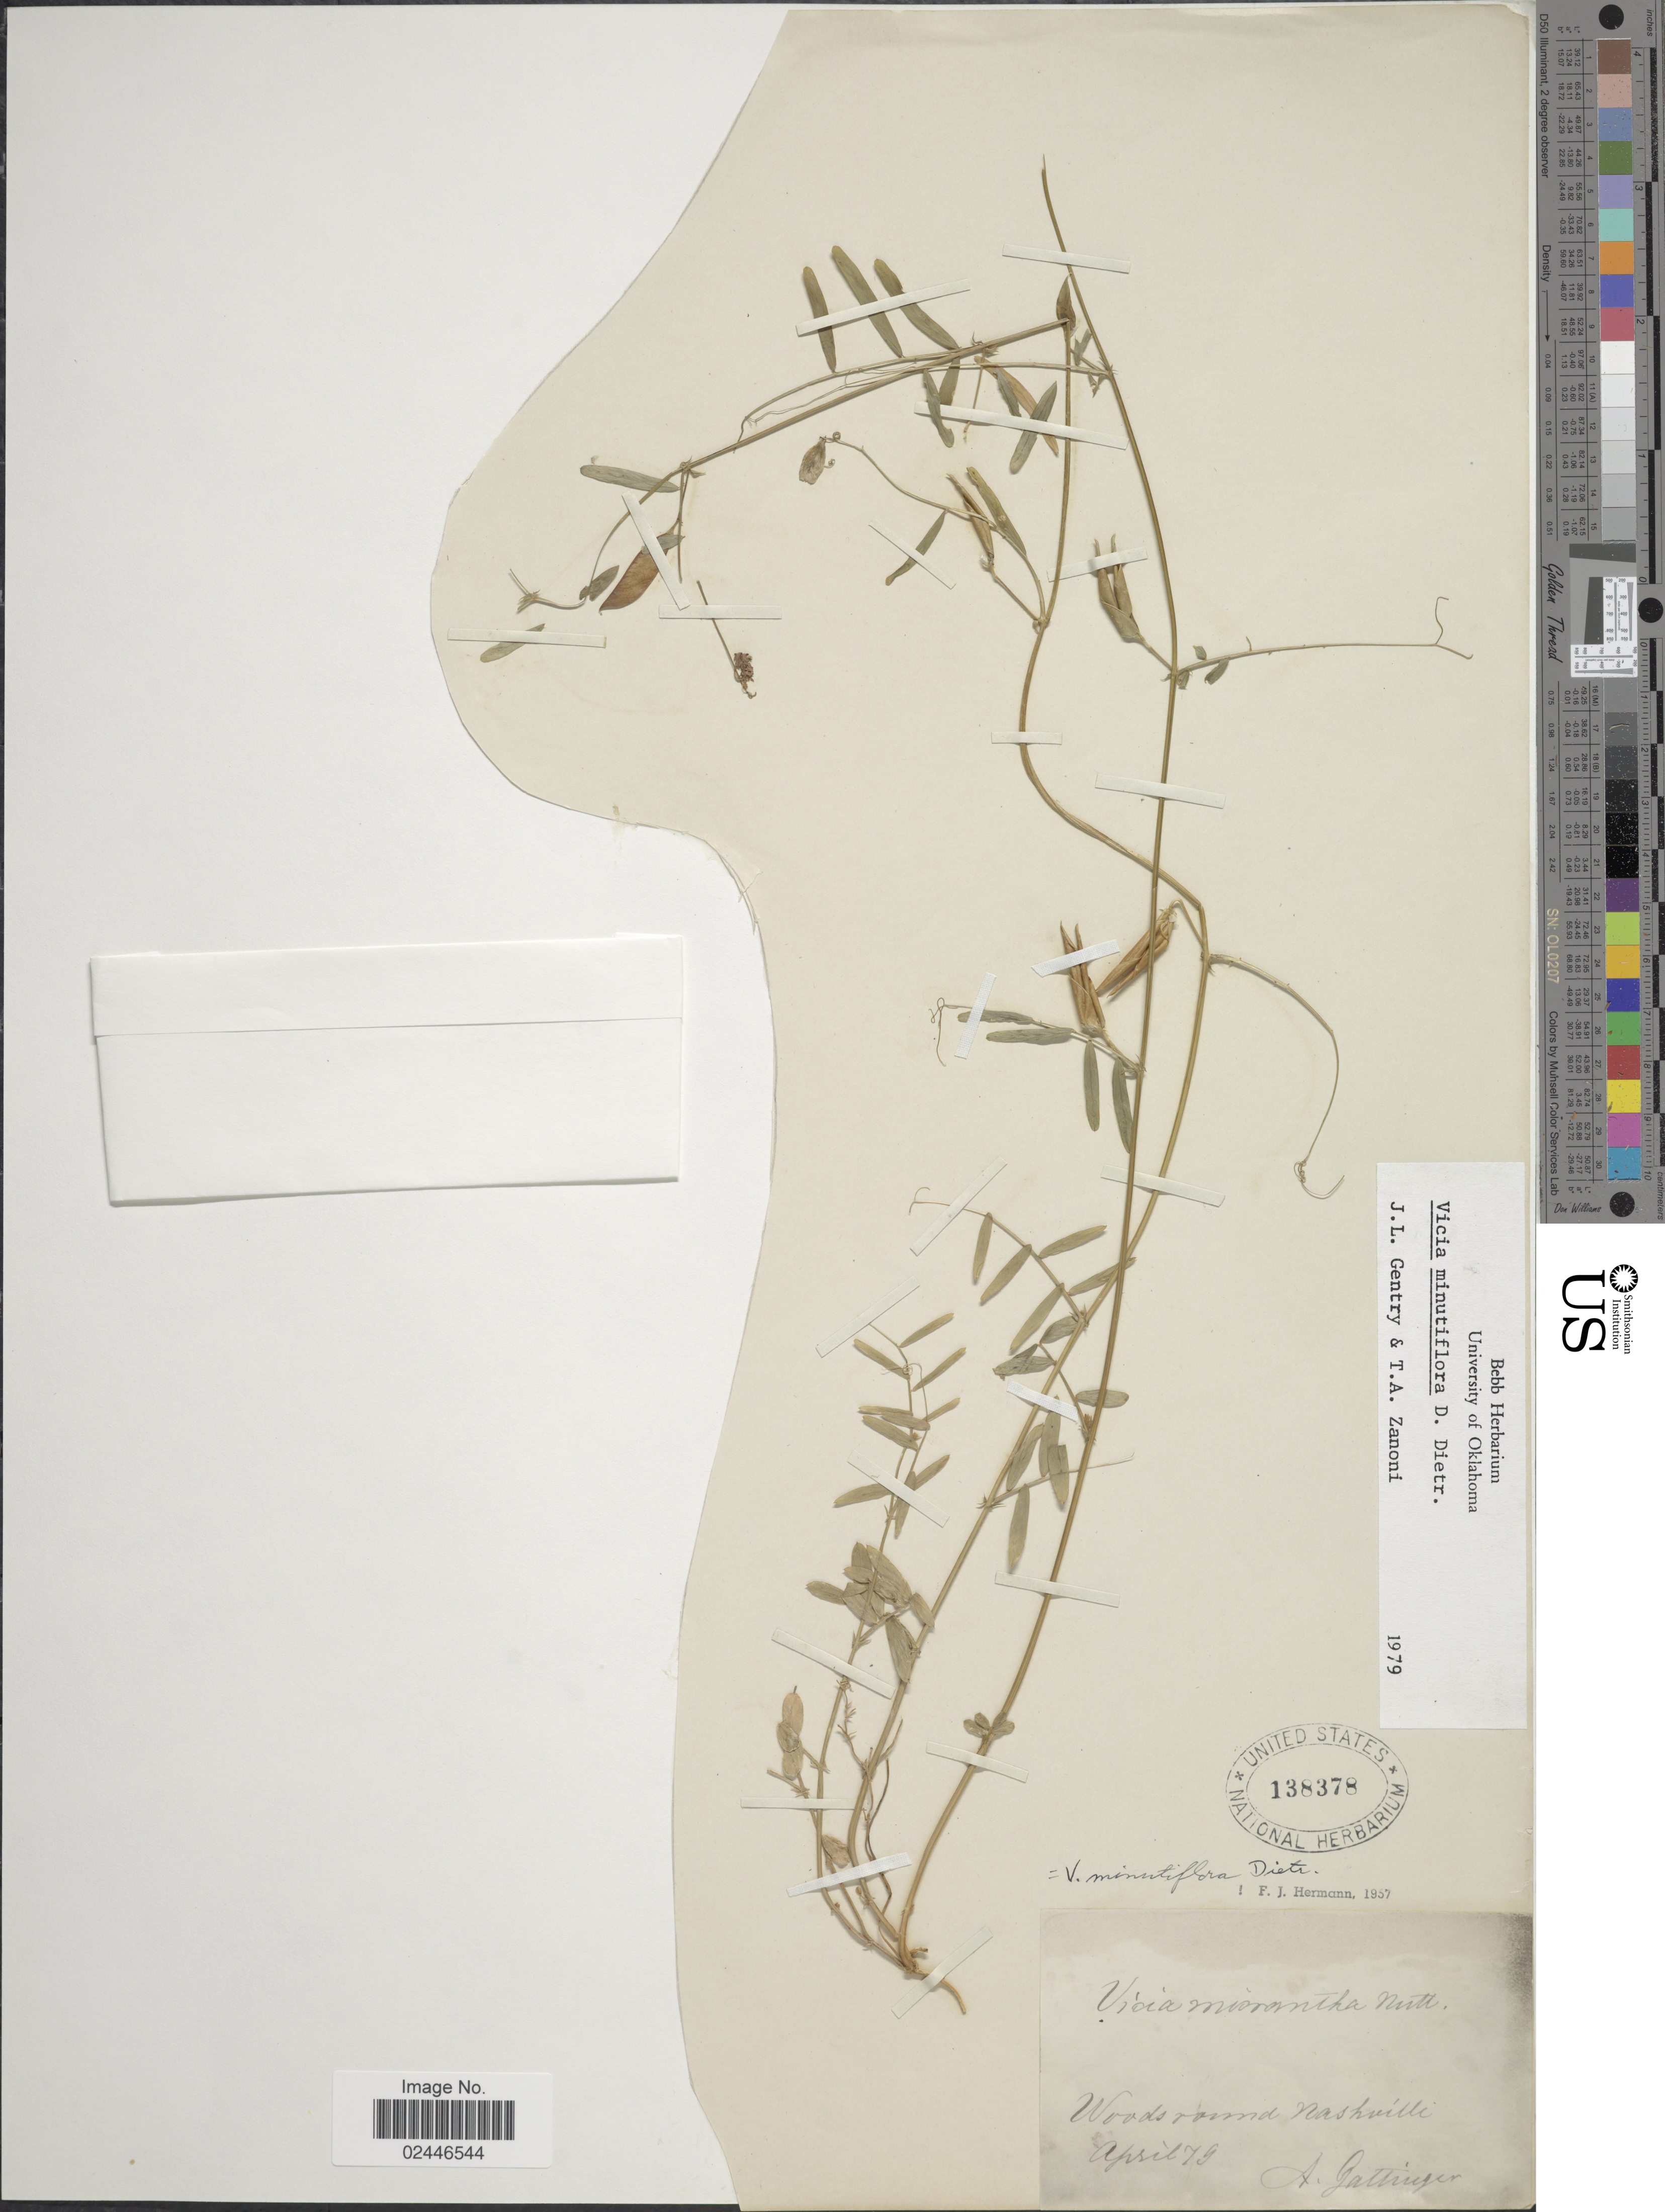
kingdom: Plantae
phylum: Tracheophyta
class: Magnoliopsida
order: Fabales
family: Fabaceae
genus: Vicia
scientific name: Vicia minutiflora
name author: D. Dietr.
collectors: A. Gattinger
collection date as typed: Transcribed d/m/y: /4/79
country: United States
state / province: Tennessee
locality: Nashville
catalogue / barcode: US 138378